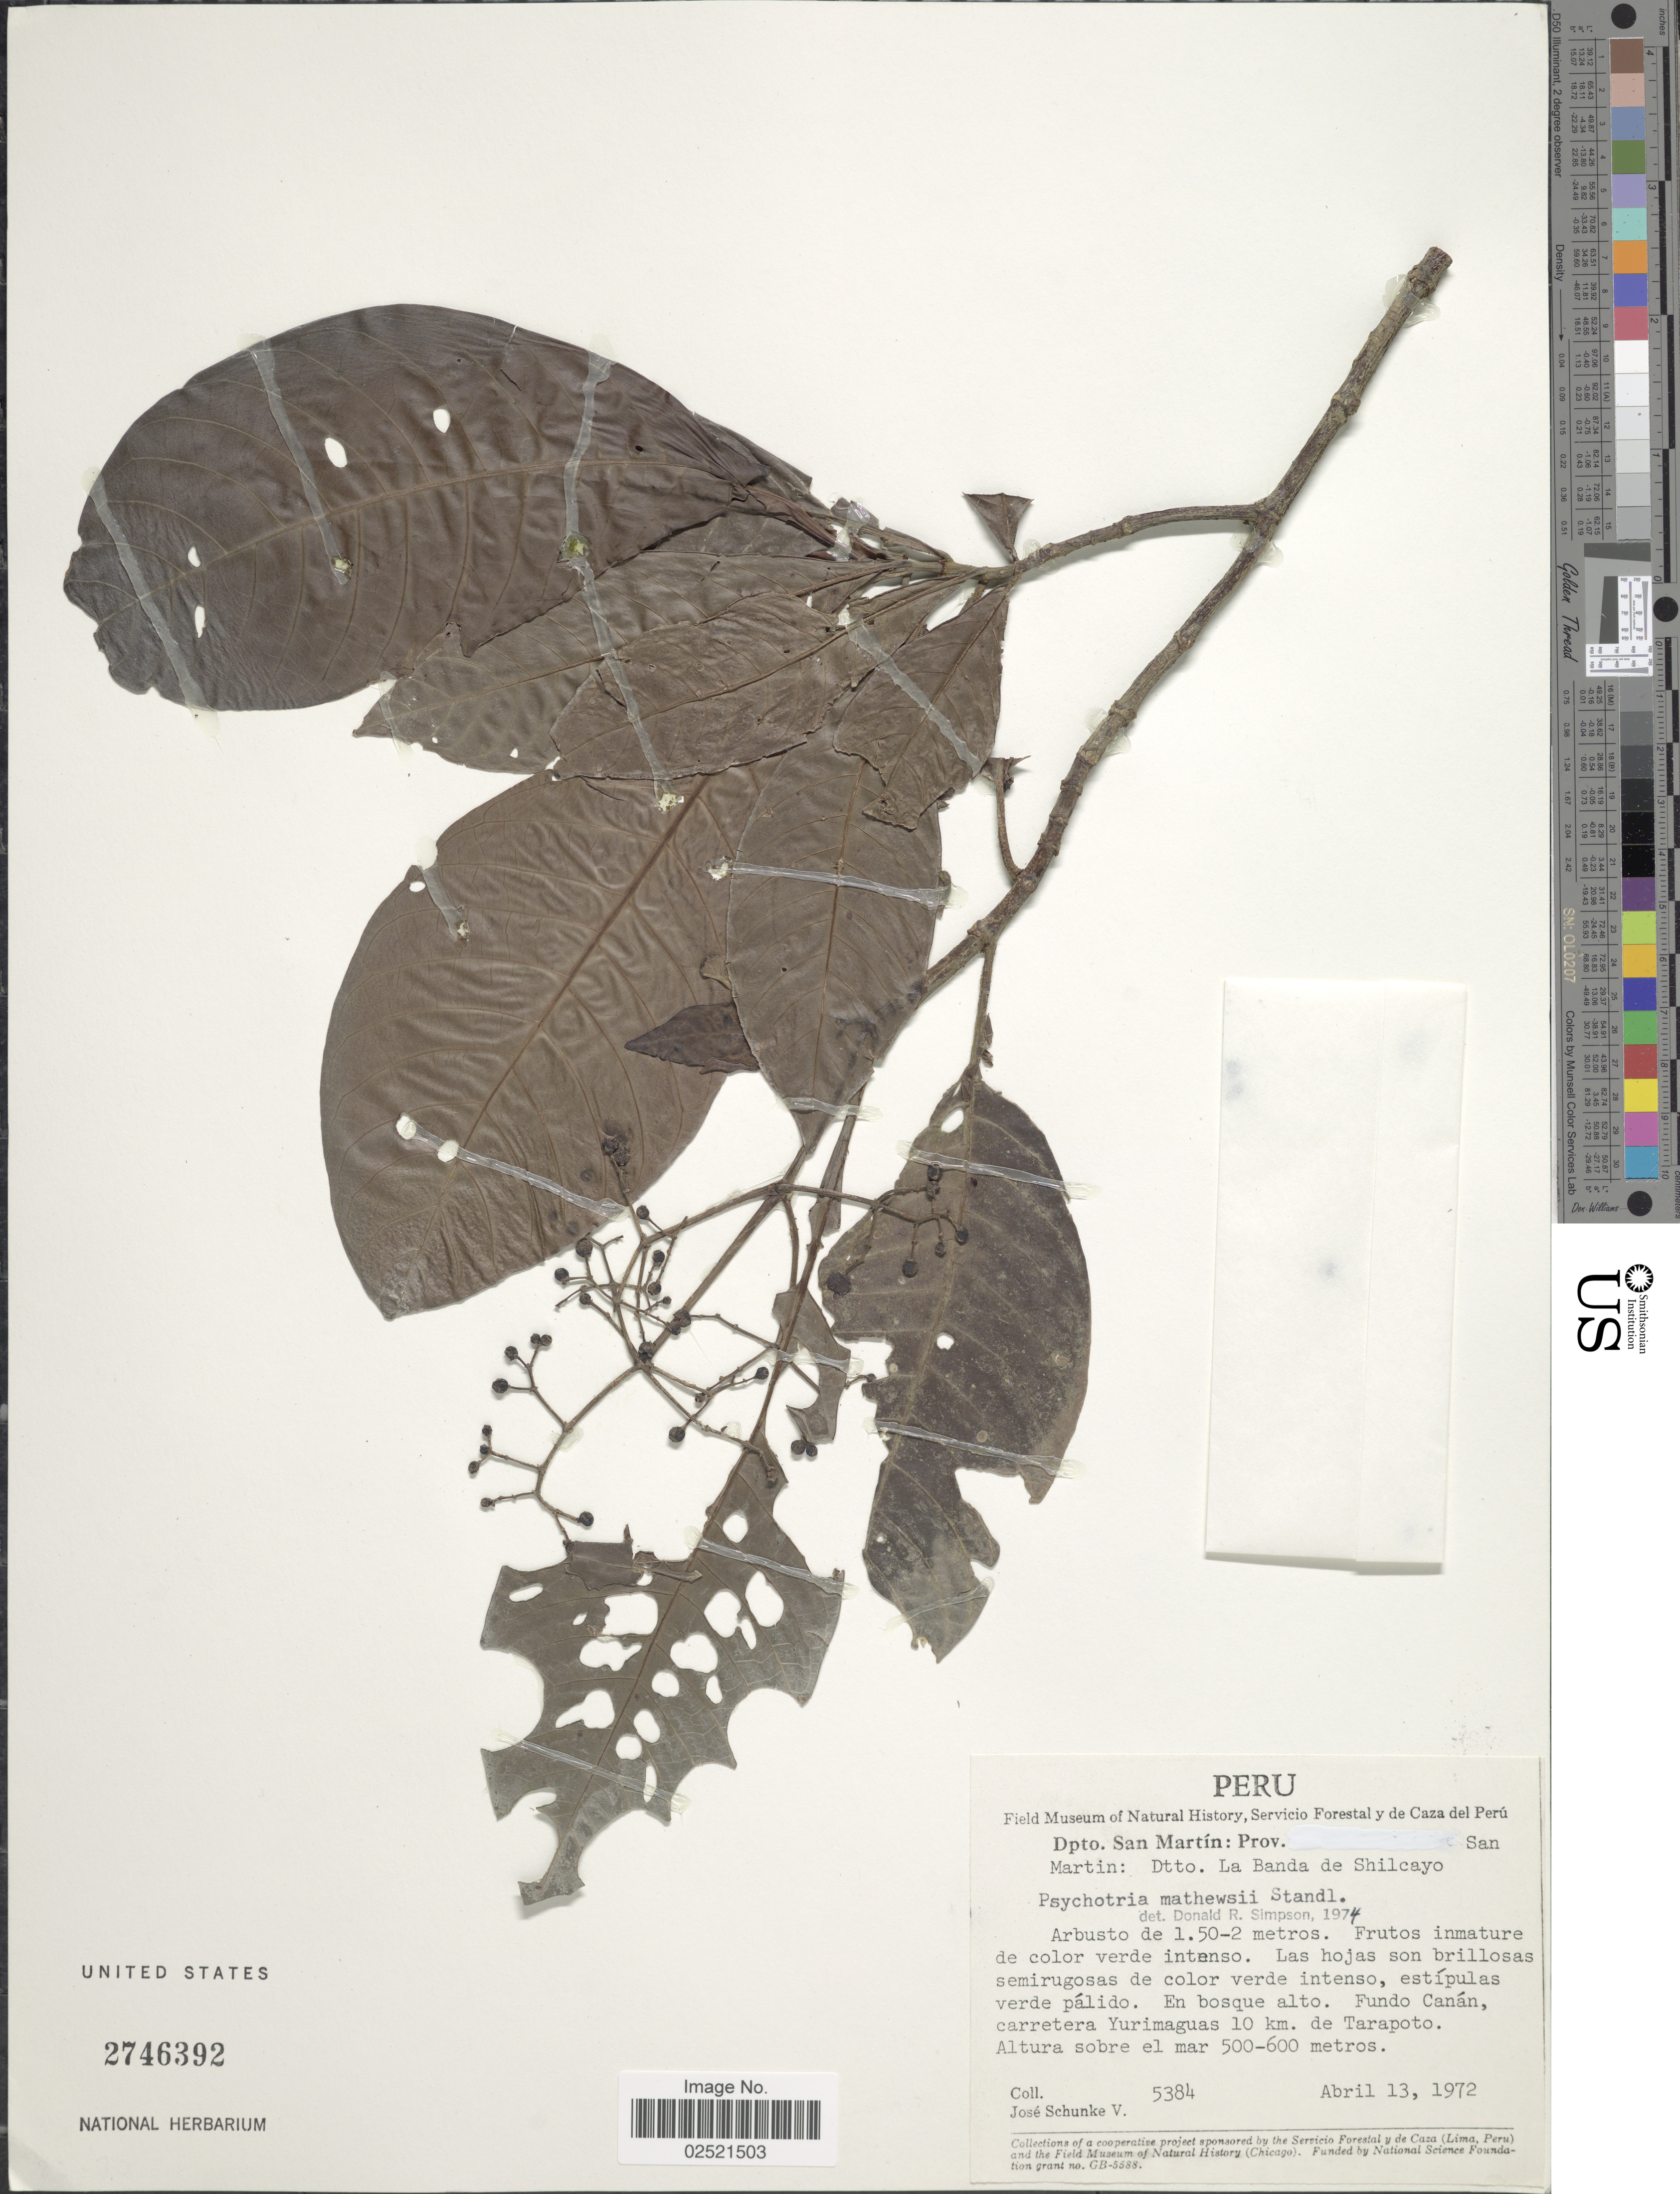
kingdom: Plantae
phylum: Tracheophyta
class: Magnoliopsida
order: Gentianales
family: Rubiaceae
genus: Psychotria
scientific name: Psychotria mathewsii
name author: Standl.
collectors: J. Schunke Vigo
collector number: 5384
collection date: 1972-04-13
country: Peru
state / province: San Martín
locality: Prov. San Martin: Dtto. La Banda de Shilcayo, Fundo Canan, carretera Yurimaguas 10 Km. de Tarapoto.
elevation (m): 500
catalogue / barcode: US 2746392